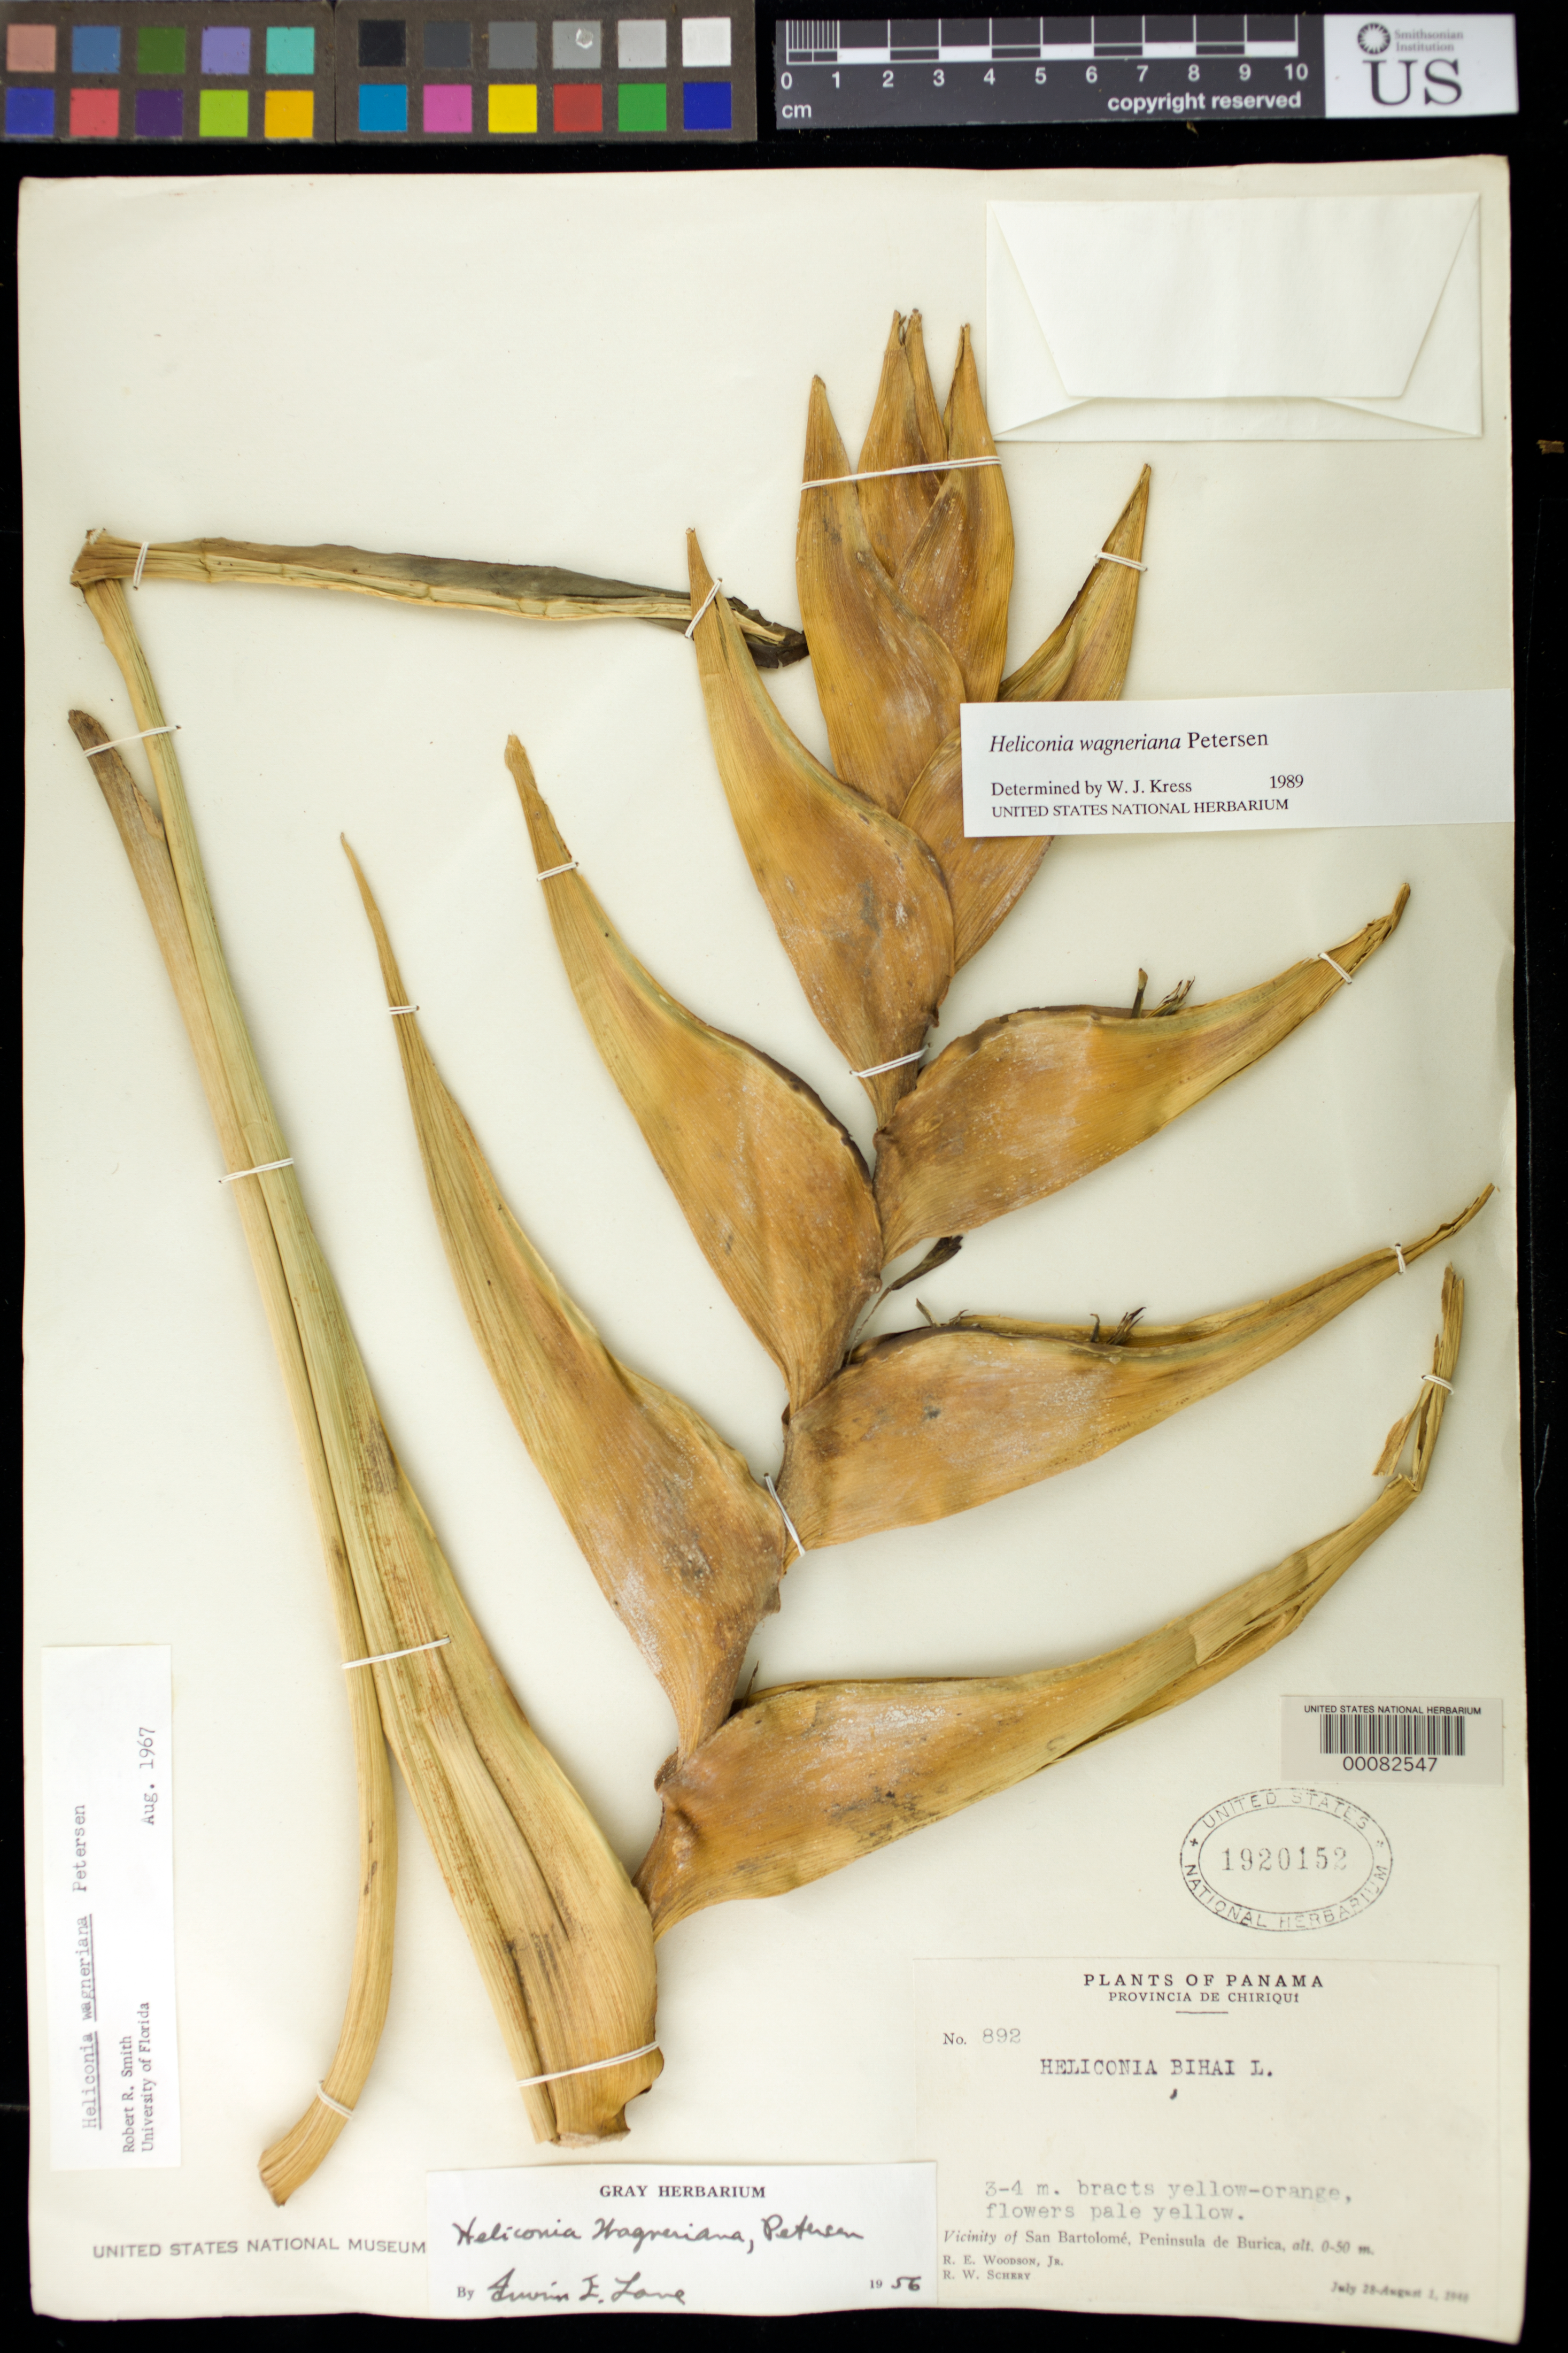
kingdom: Plantae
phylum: Tracheophyta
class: Liliopsida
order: Zingiberales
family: Heliconiaceae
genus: Heliconia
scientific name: Heliconia wagneriana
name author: Petersen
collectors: R. E. Woodson & R. W. Schery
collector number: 892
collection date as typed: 28 Jul 1940 to 01 Aug 1940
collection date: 1940-07-28/1940-08-01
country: Panama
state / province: Chiriquí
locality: Vicinity of San Bartolome, Peninsula de Burica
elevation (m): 0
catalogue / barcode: US 1920152